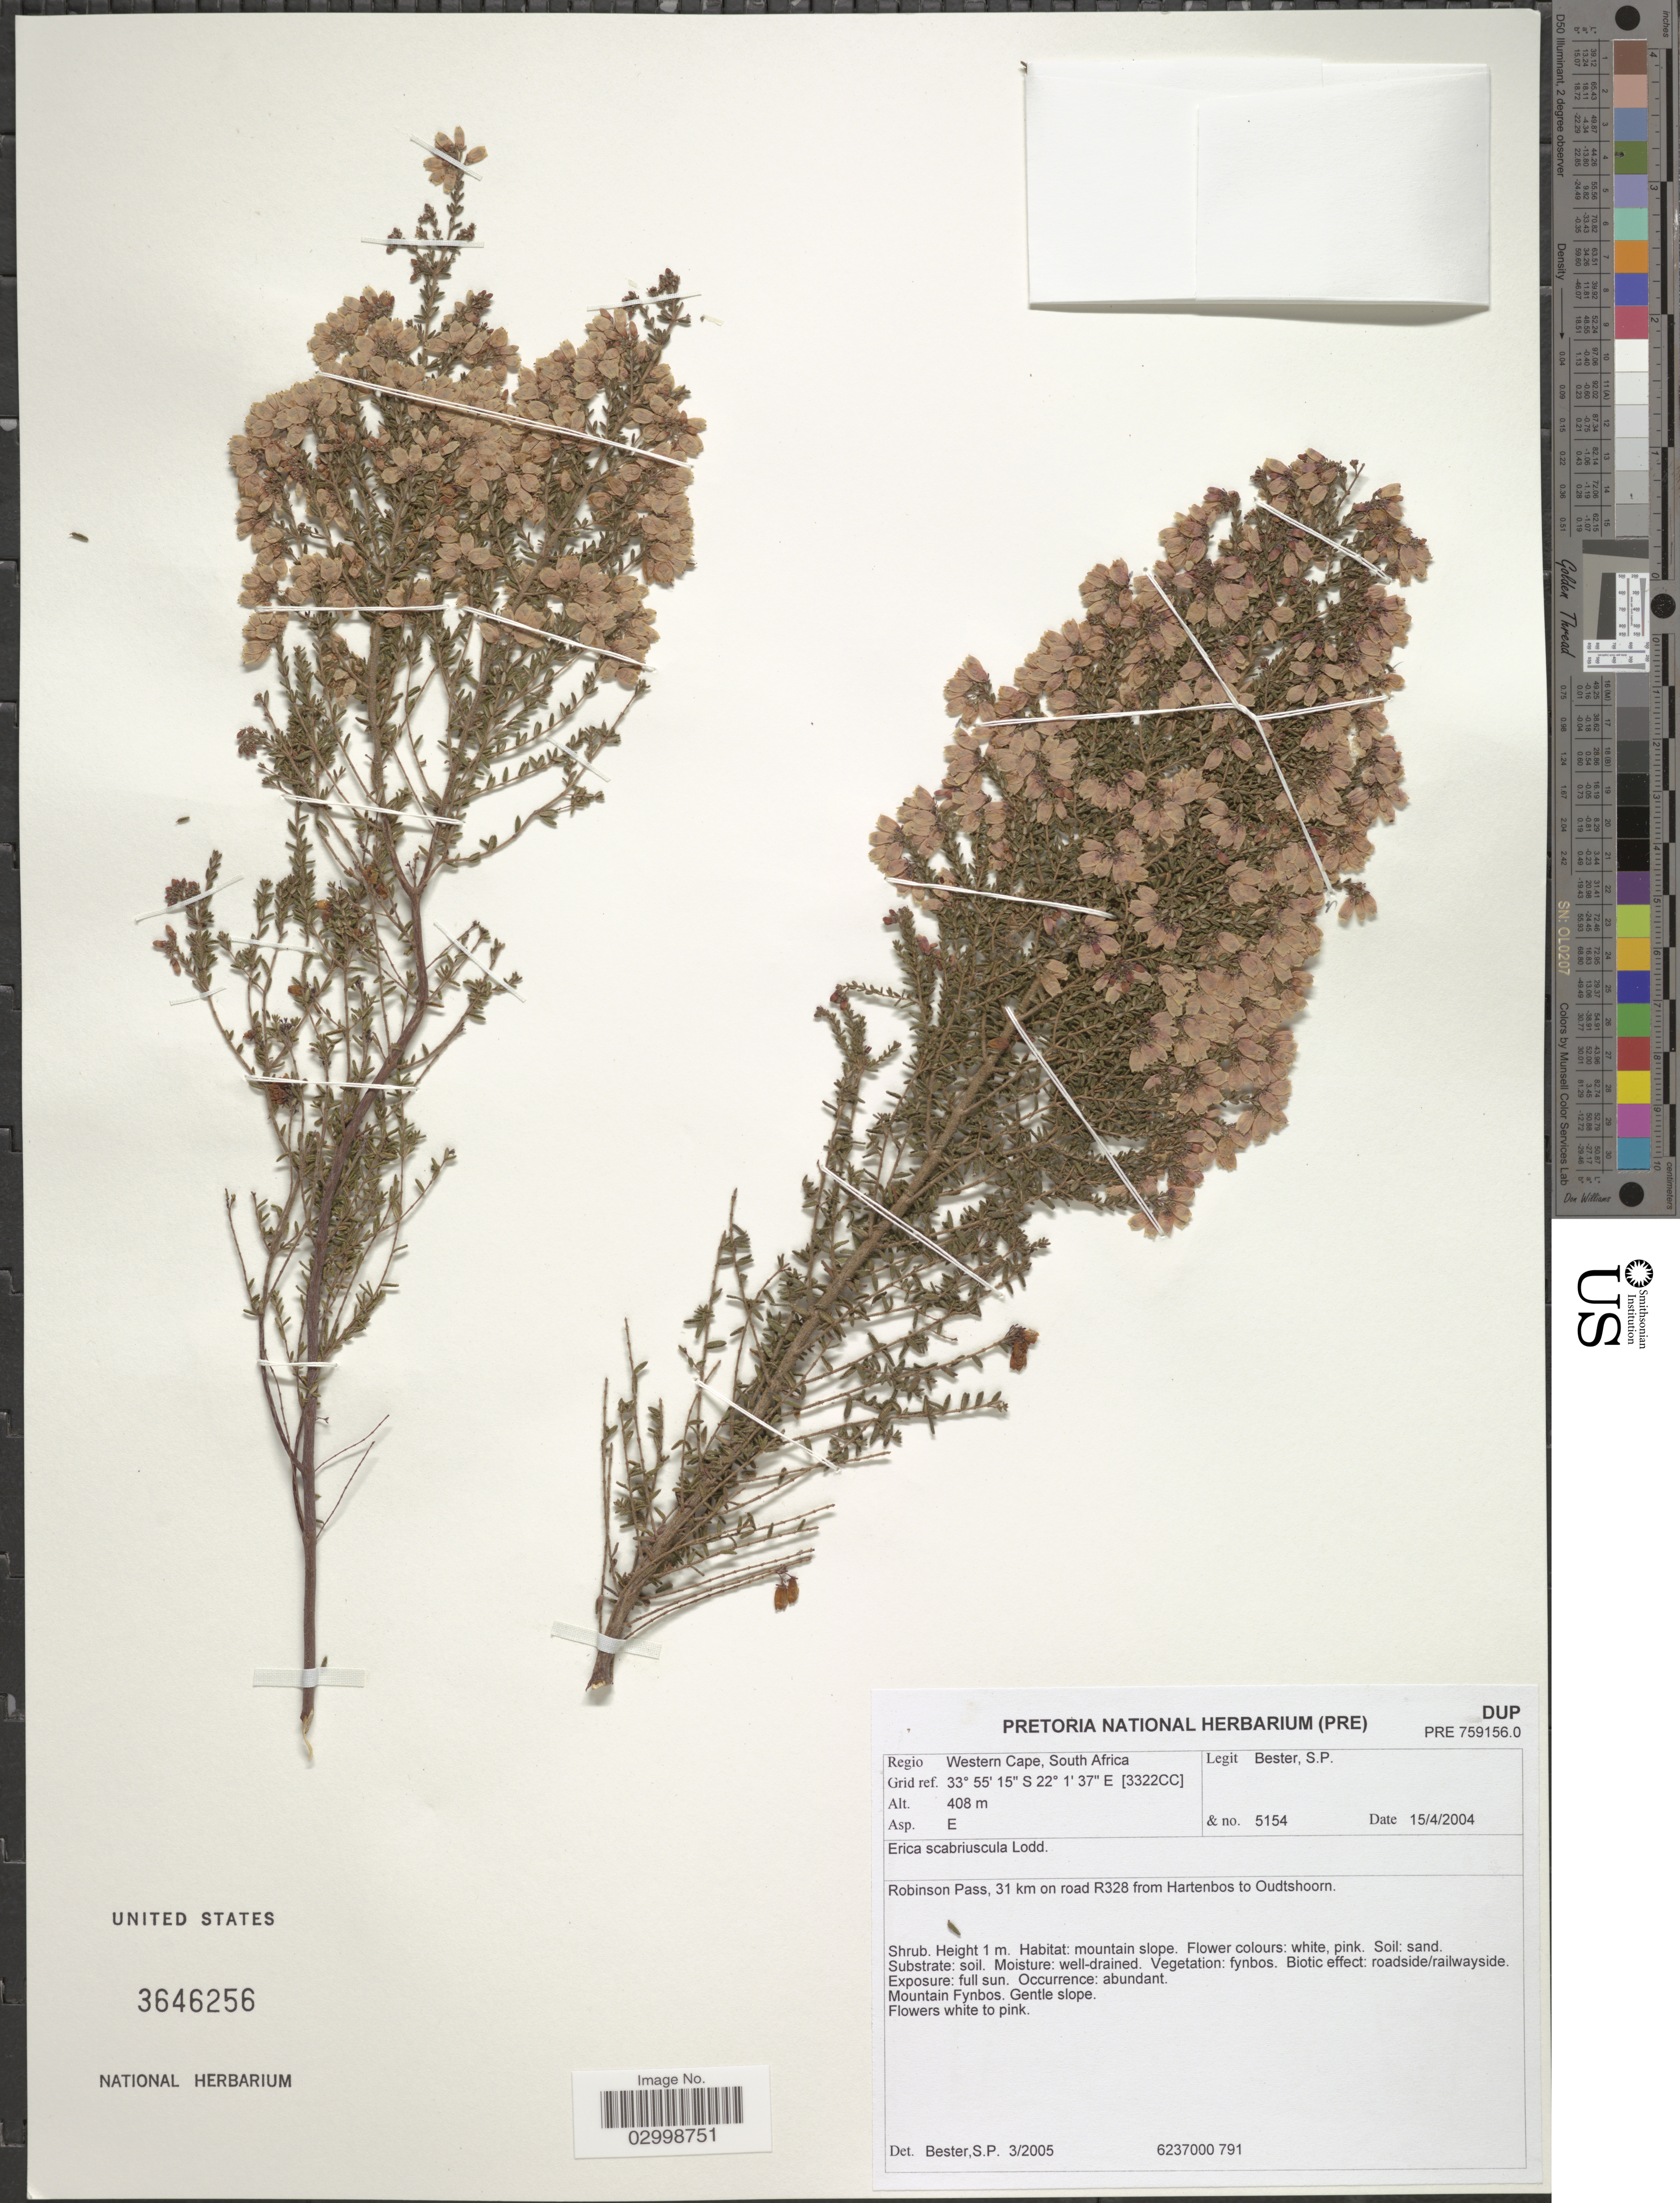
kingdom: Plantae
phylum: Tracheophyta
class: Magnoliopsida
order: Ericales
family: Ericaceae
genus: Erica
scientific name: Erica scabriuscula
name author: Lodd.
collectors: S. Bester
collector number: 5154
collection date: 2004-04-15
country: South Africa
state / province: Western Cape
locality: Regio Western Cape. Grid ref. [3322CC]. Robinson Pass, 31 km on road R328 from Hartenbis to Oudtshoorn.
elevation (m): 408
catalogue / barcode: US 3646256